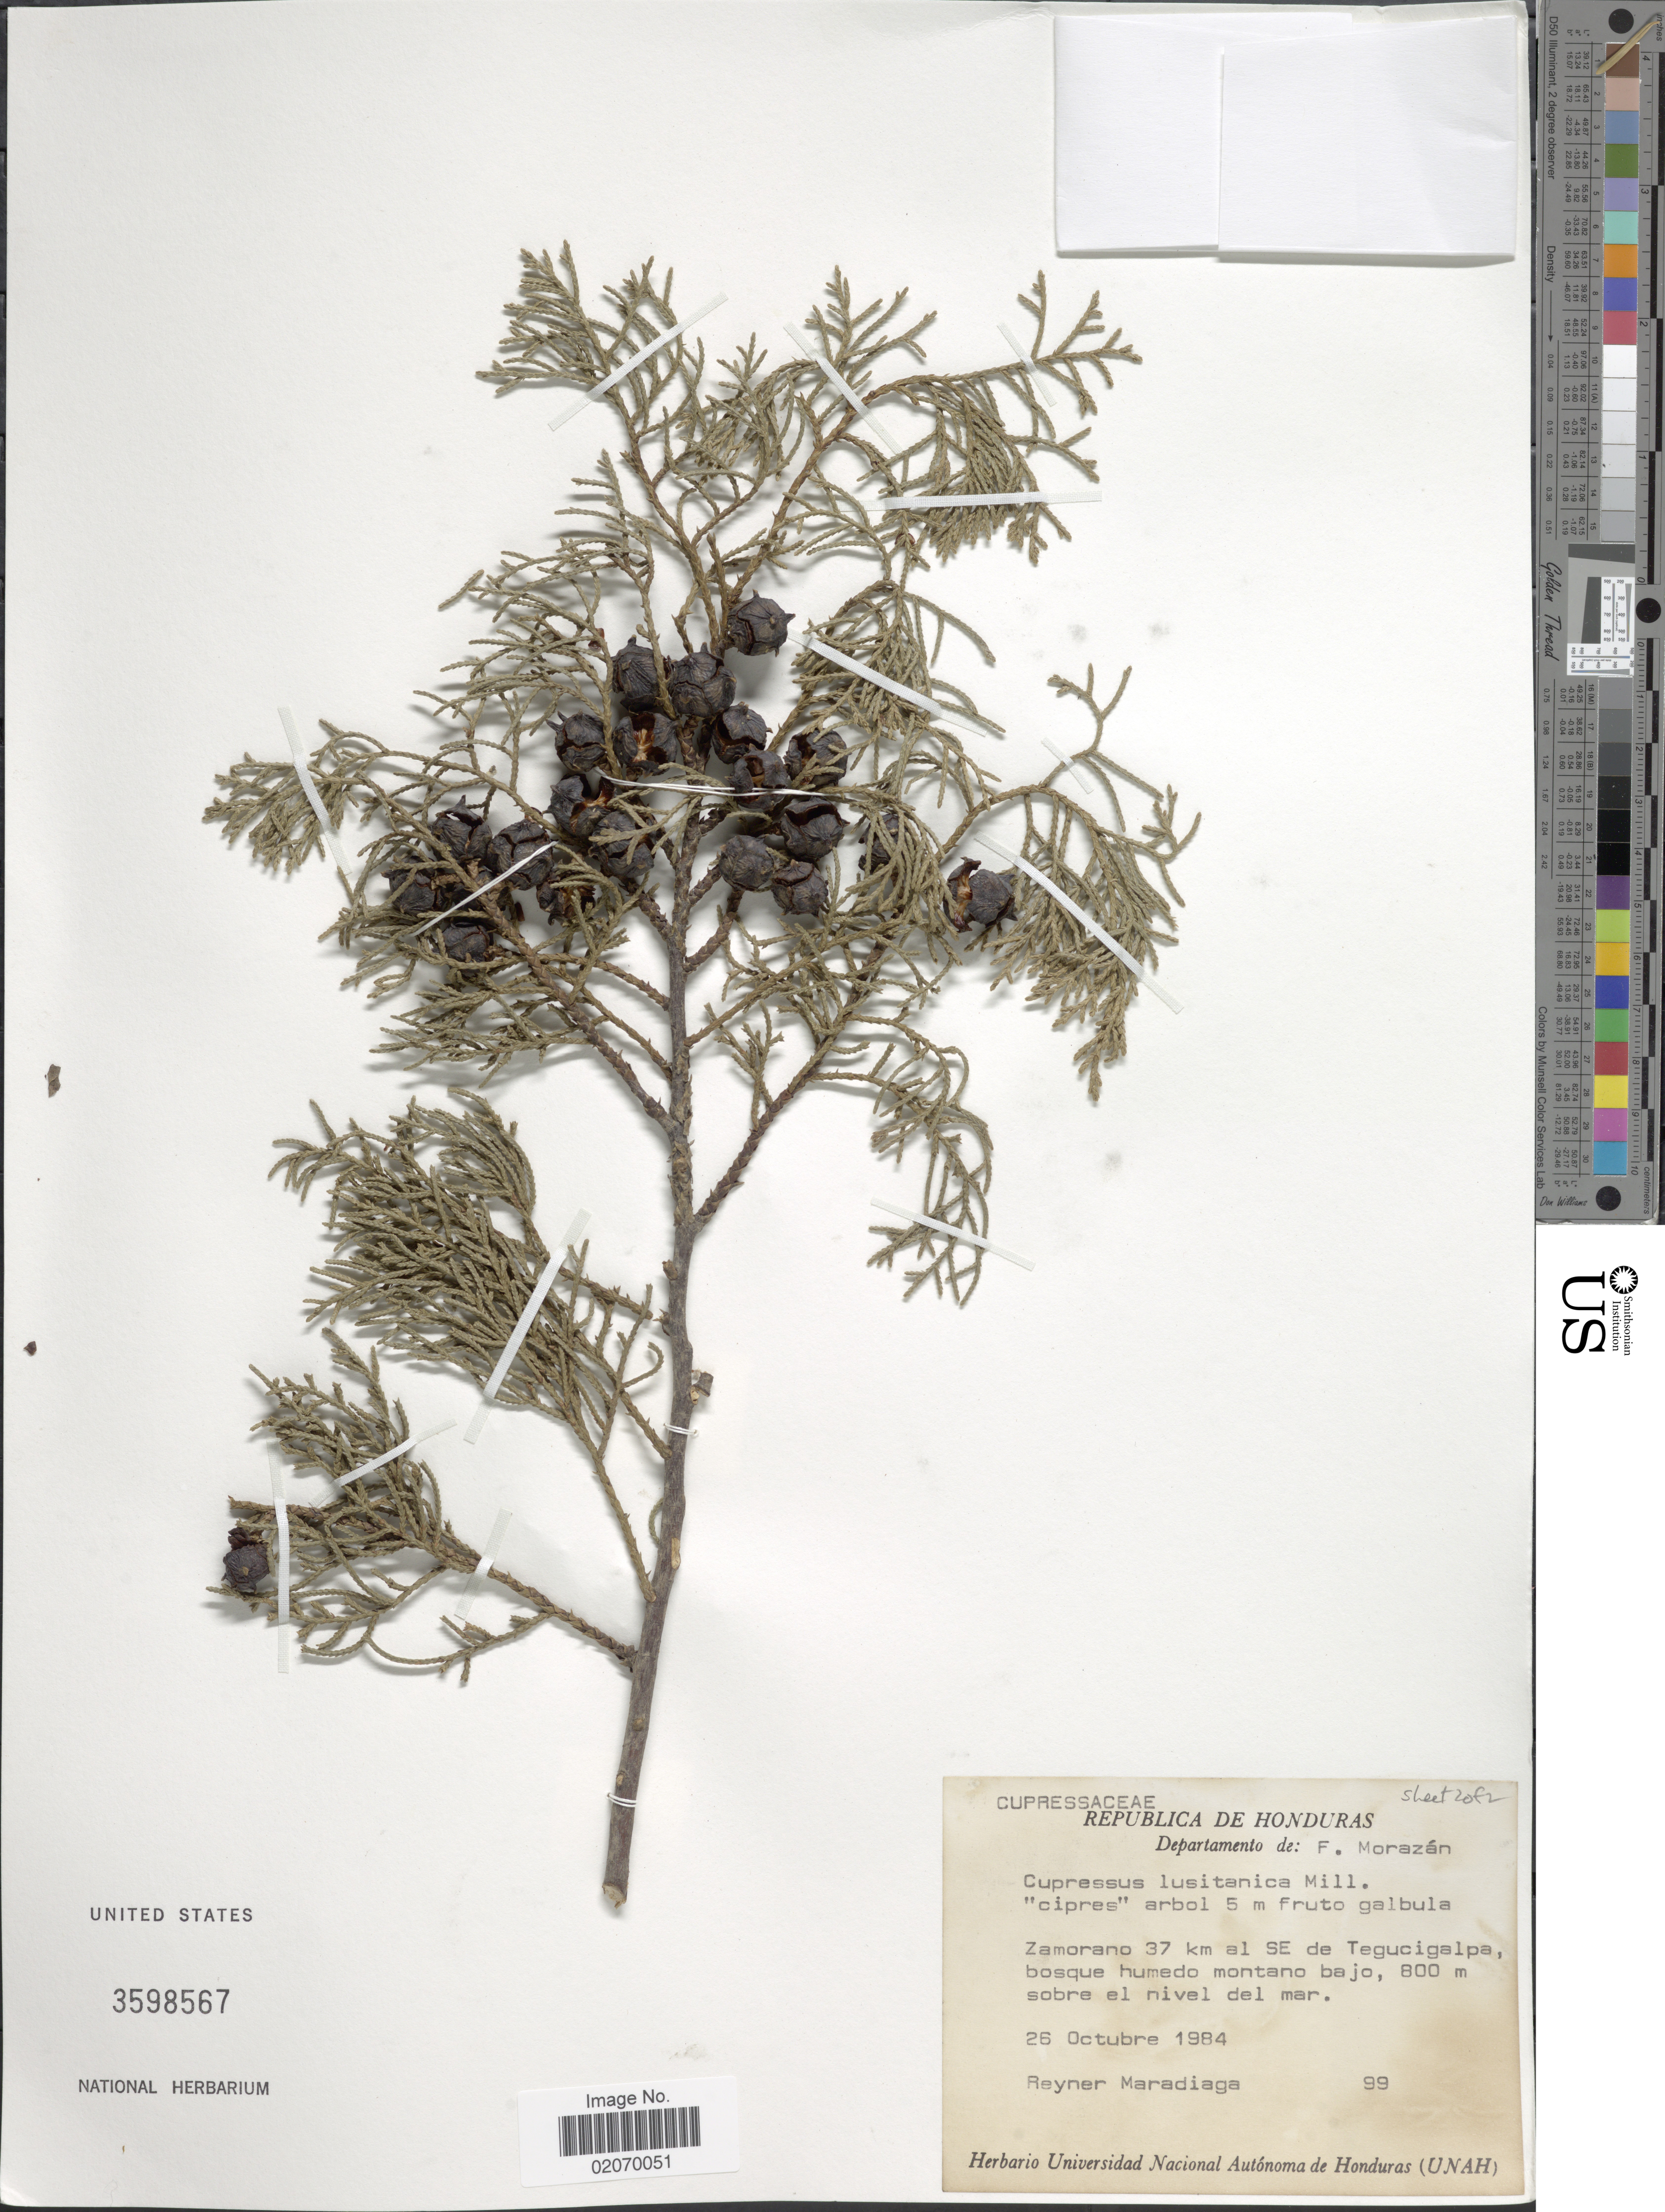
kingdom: Plantae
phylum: Tracheophyta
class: Pinopsida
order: Pinales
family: Cupressaceae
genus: Hesperocyparis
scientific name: Hesperocyparis lusitanica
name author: (Miller) Bartel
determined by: (US) Smithsonian Institution - National Museum of Natural History - Department of Botany (UNITED STATES)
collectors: R. Maradiaga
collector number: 99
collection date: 1984-10-26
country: Honduras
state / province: Fco. Morazán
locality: Departamento de F. Morazan, Zamorano 37 km al SE de Tegucigalpa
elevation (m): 800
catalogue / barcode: US 3598567